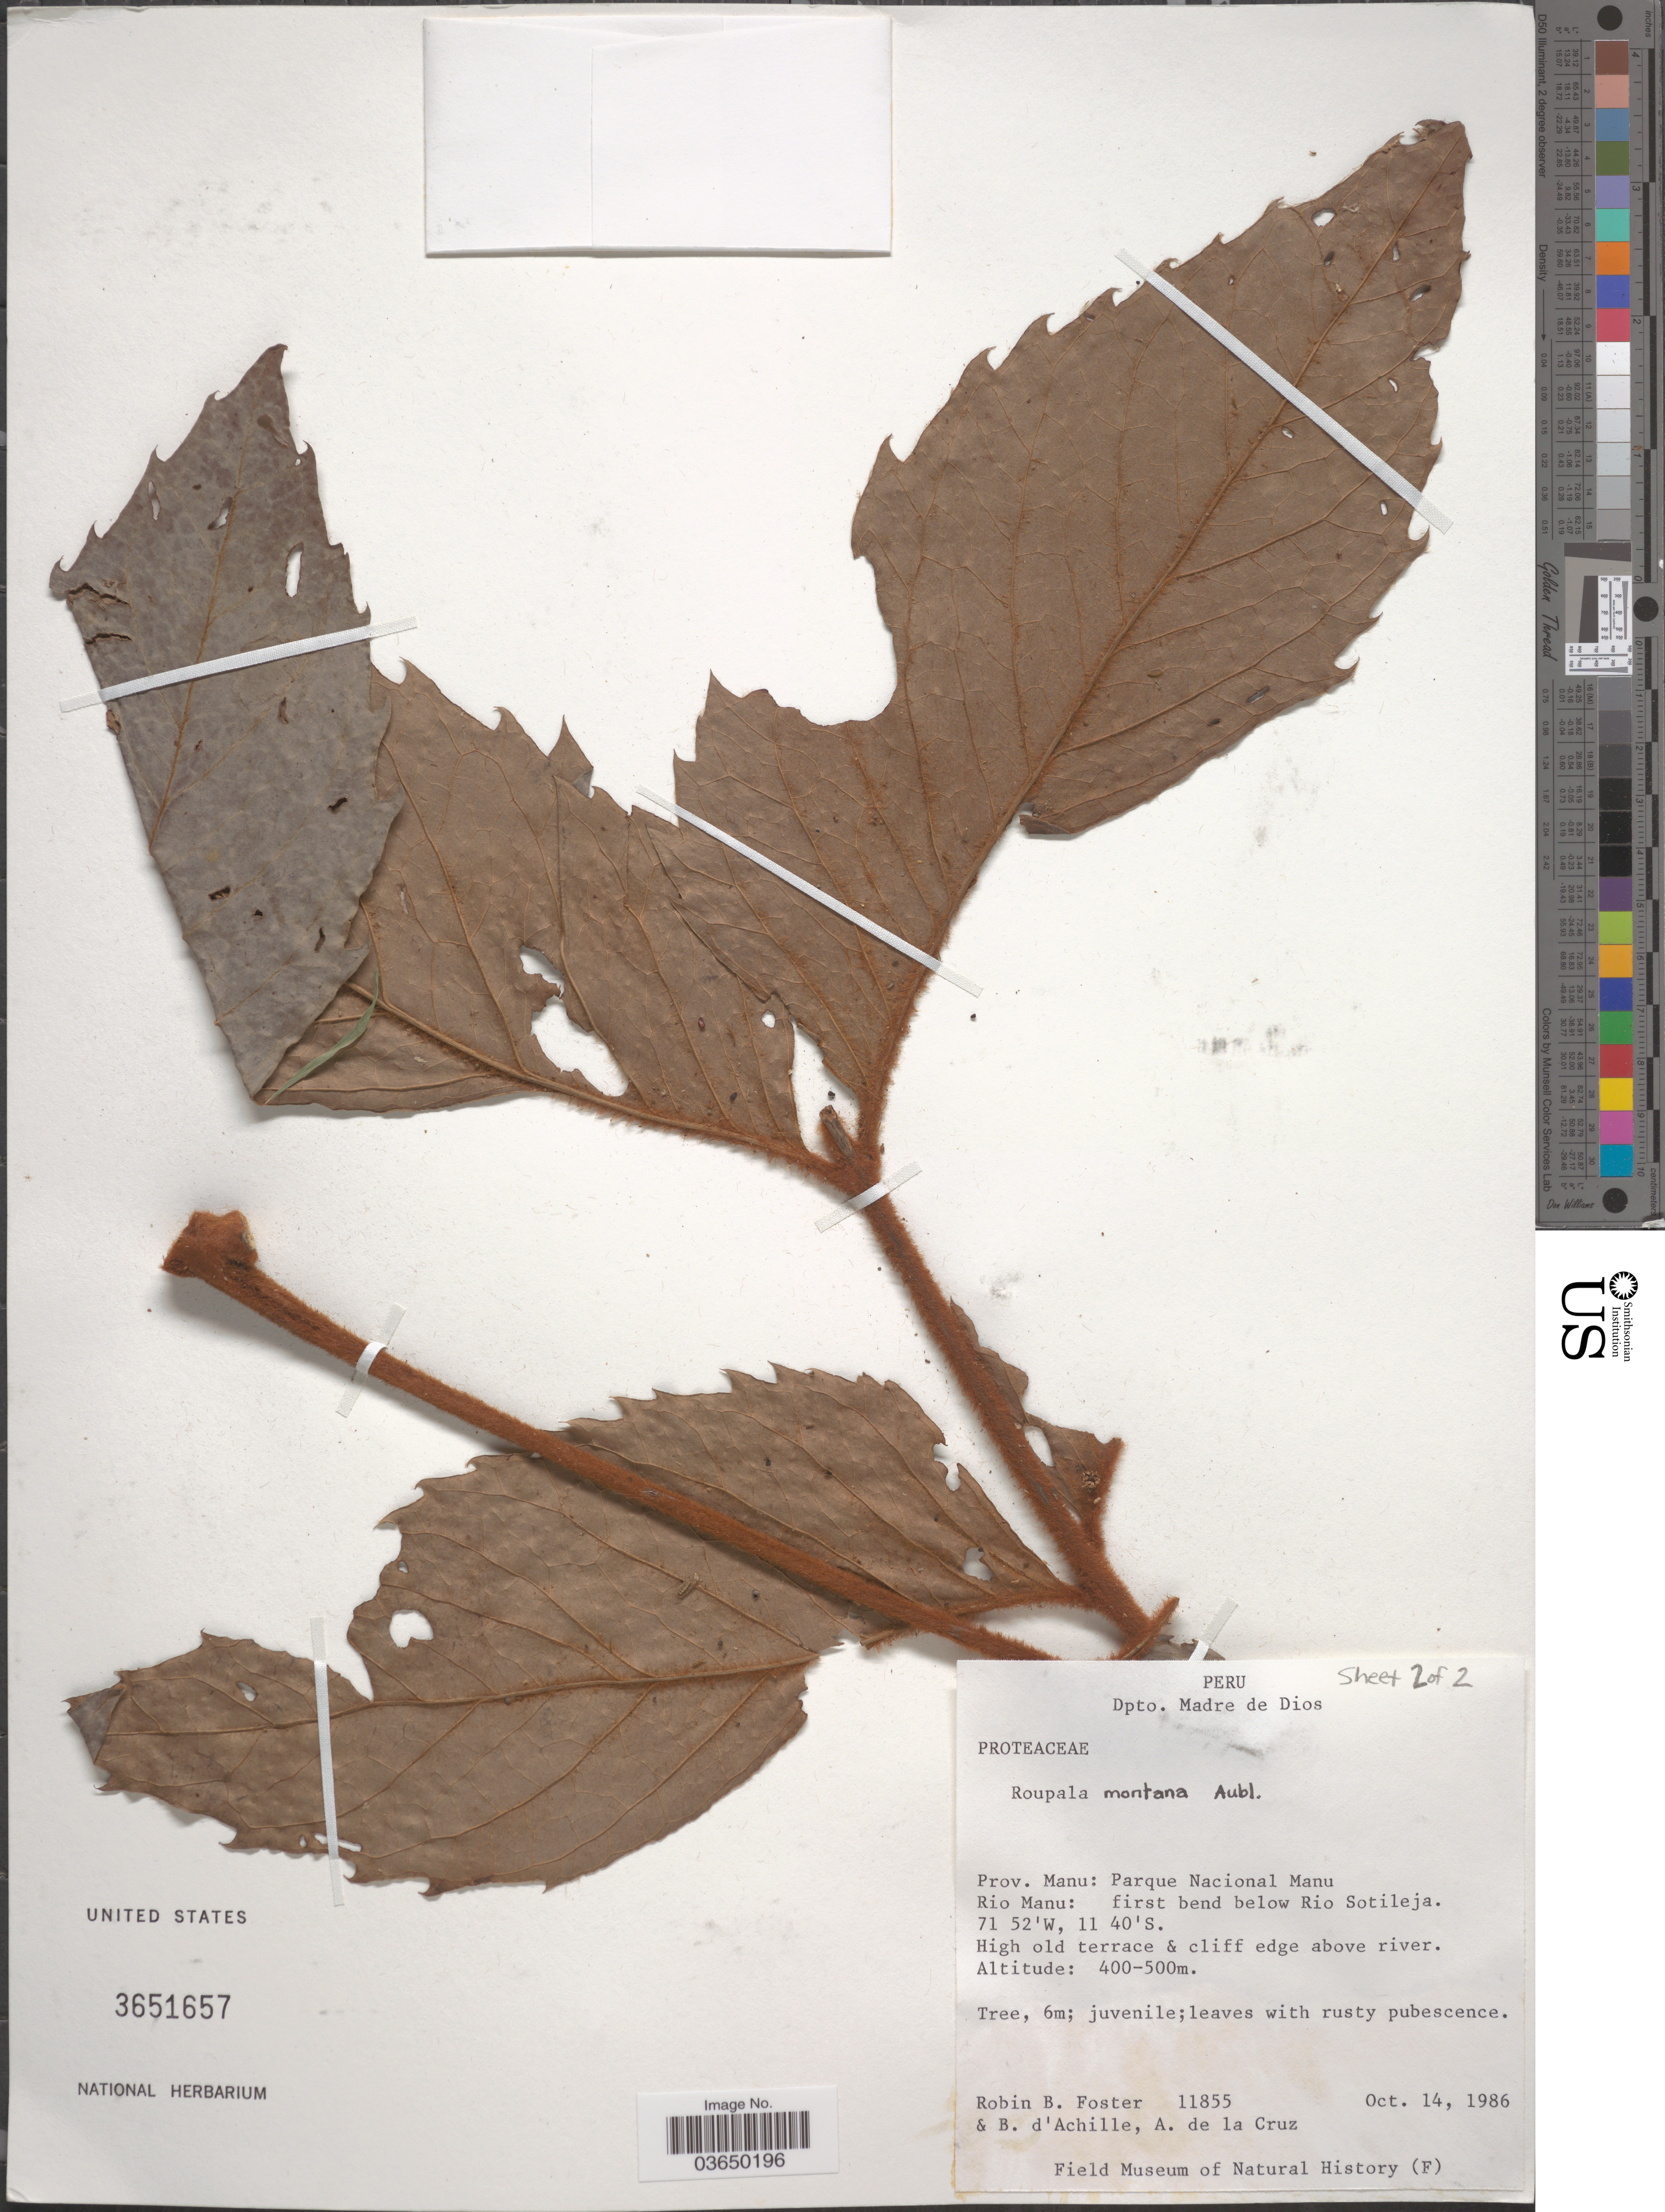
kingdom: Plantae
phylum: Tracheophyta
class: Magnoliopsida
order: Proteales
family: Proteaceae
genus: Roupala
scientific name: Roupala montana var. montana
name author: Aubl.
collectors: R. B. Foster, B. d'Achille & A. de la Cruz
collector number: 11855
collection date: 1986-10-14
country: Peru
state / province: Madre de Dios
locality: Dpto. Madre de Dios. Prov. Manu: Parque Nacional Manu Rio Manu: first bend below Rio Sotileja.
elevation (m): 400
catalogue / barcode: US 3651657